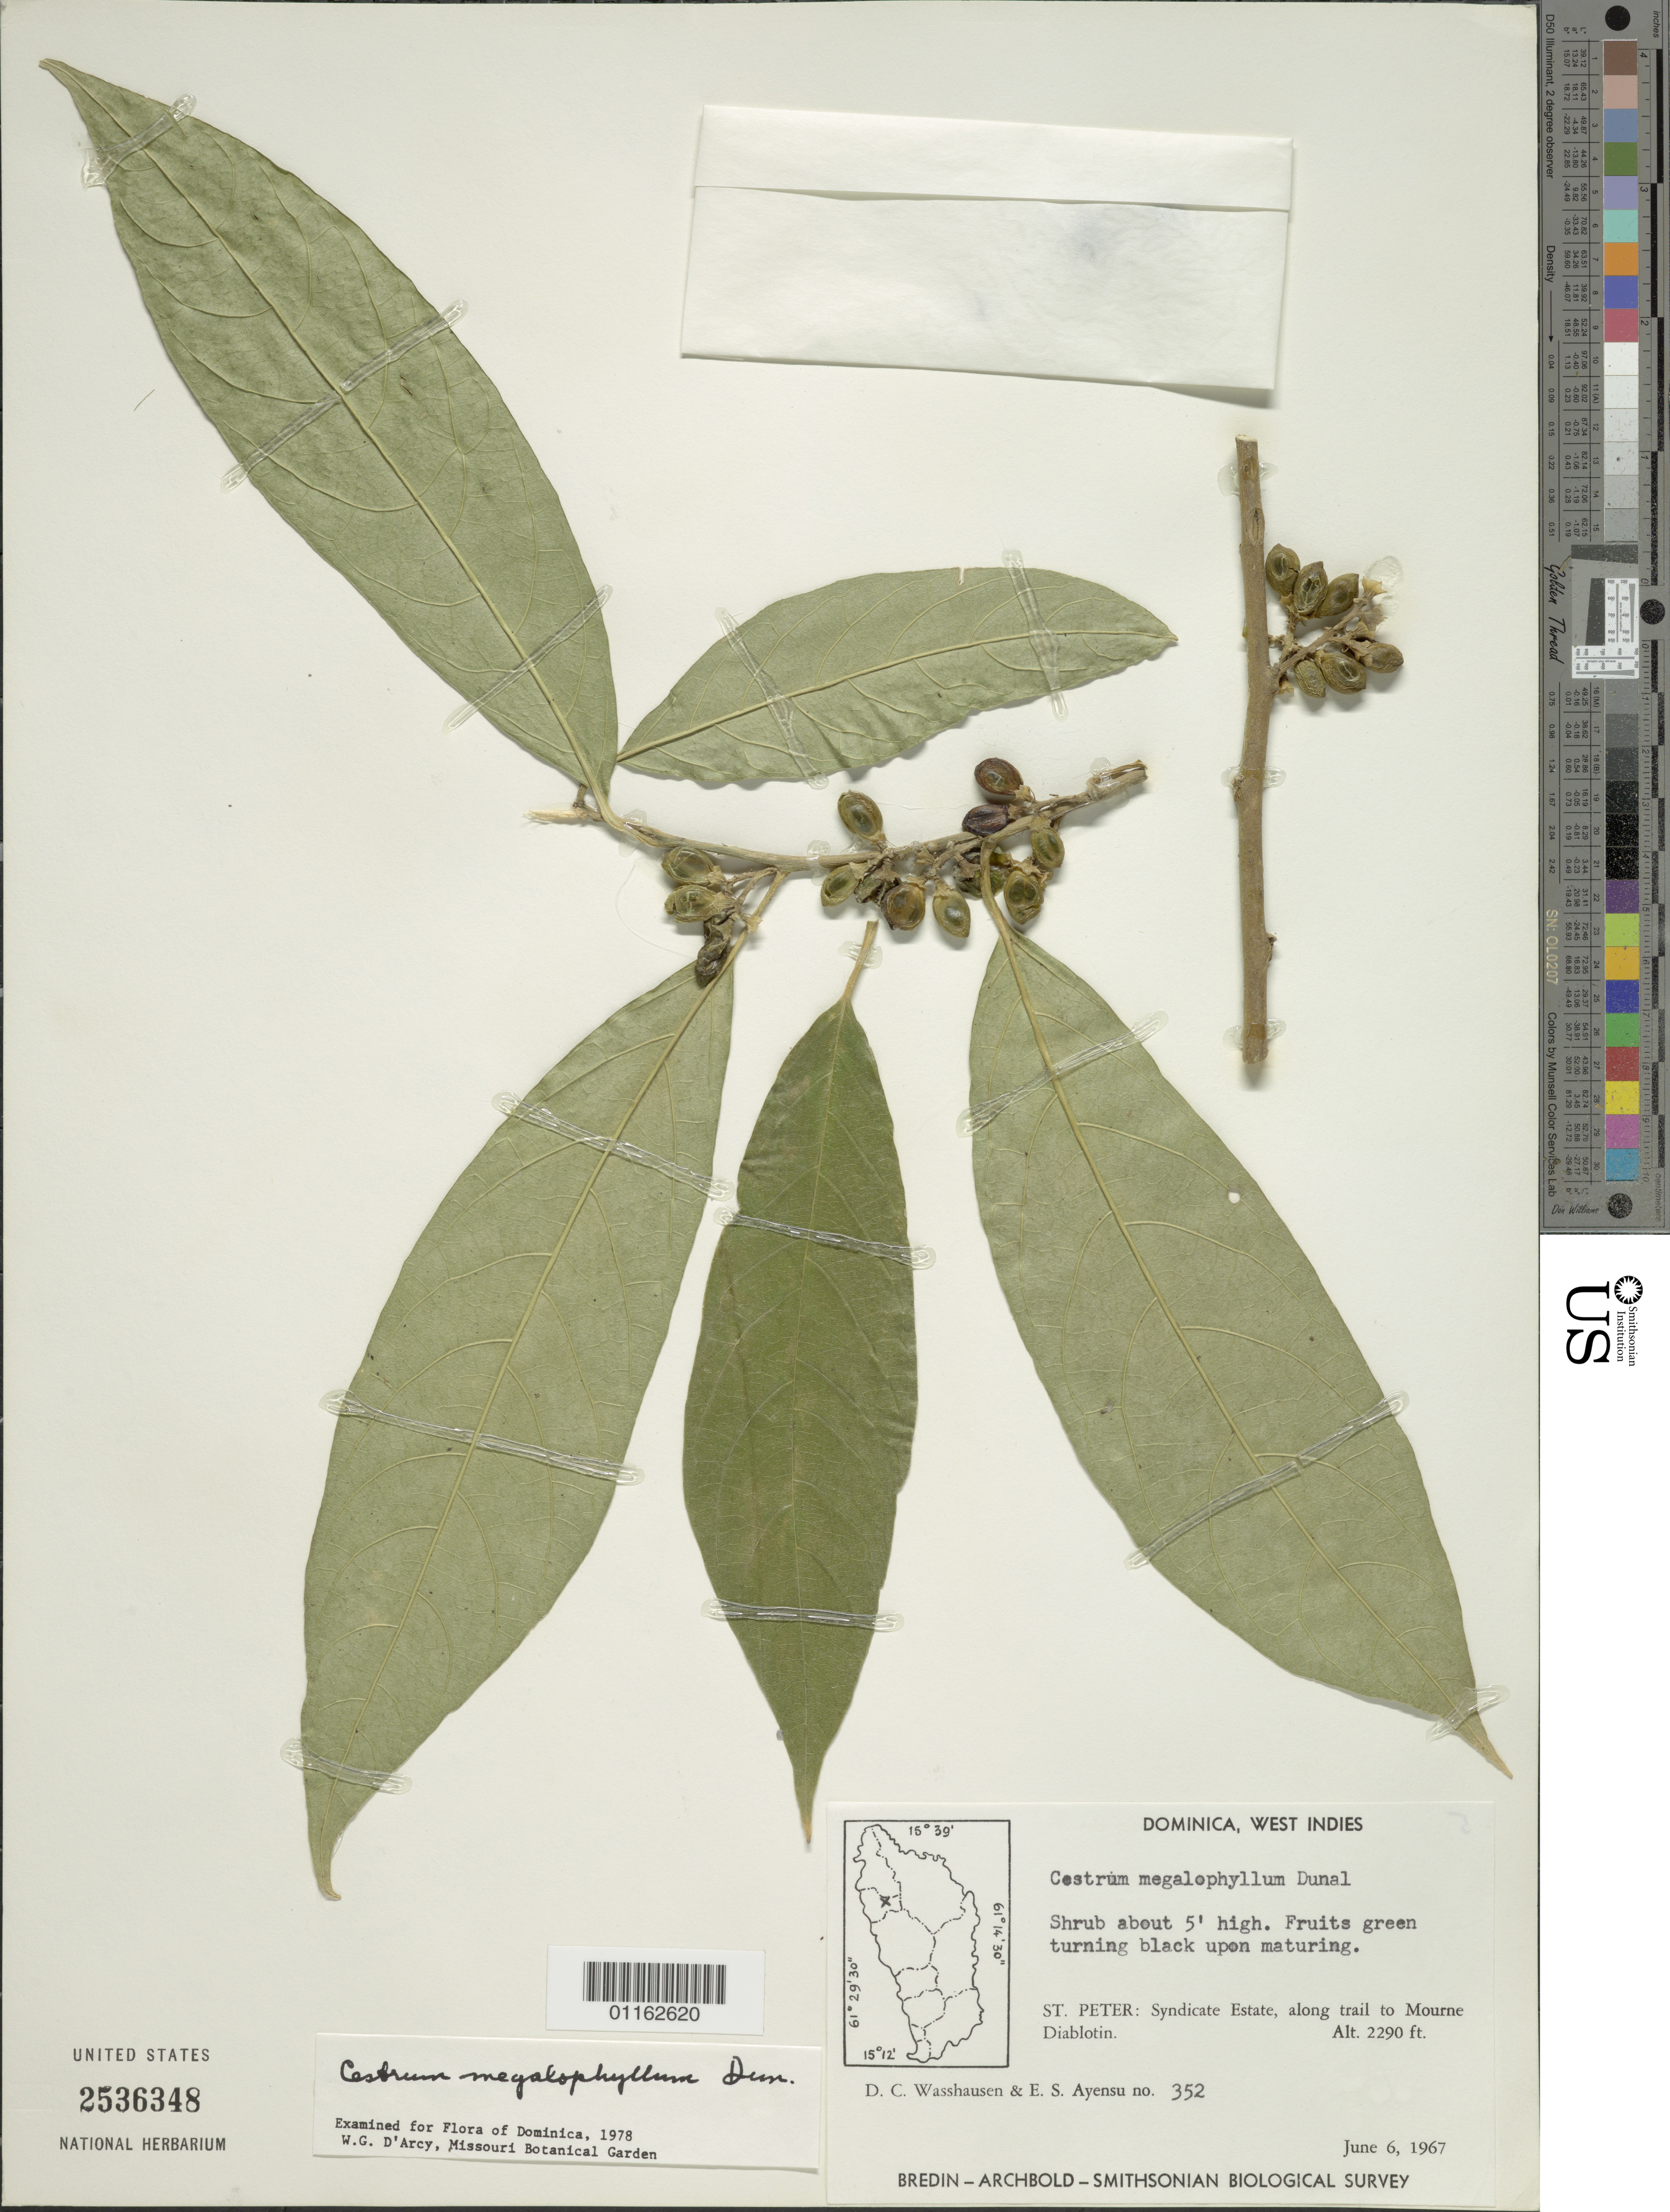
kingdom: Plantae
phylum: Tracheophyta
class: Magnoliopsida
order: Solanales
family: Solanaceae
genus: Cestrum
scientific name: Cestrum megalophyllum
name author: Dunal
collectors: D. C. Wasshausen & E. S. Ayensu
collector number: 352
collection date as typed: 06 Jun 1967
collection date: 1967-06-06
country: Dominica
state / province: St. Peter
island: Dominica I.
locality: syndicate Estate, along trail to Mourne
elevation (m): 698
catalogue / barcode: US 2536348